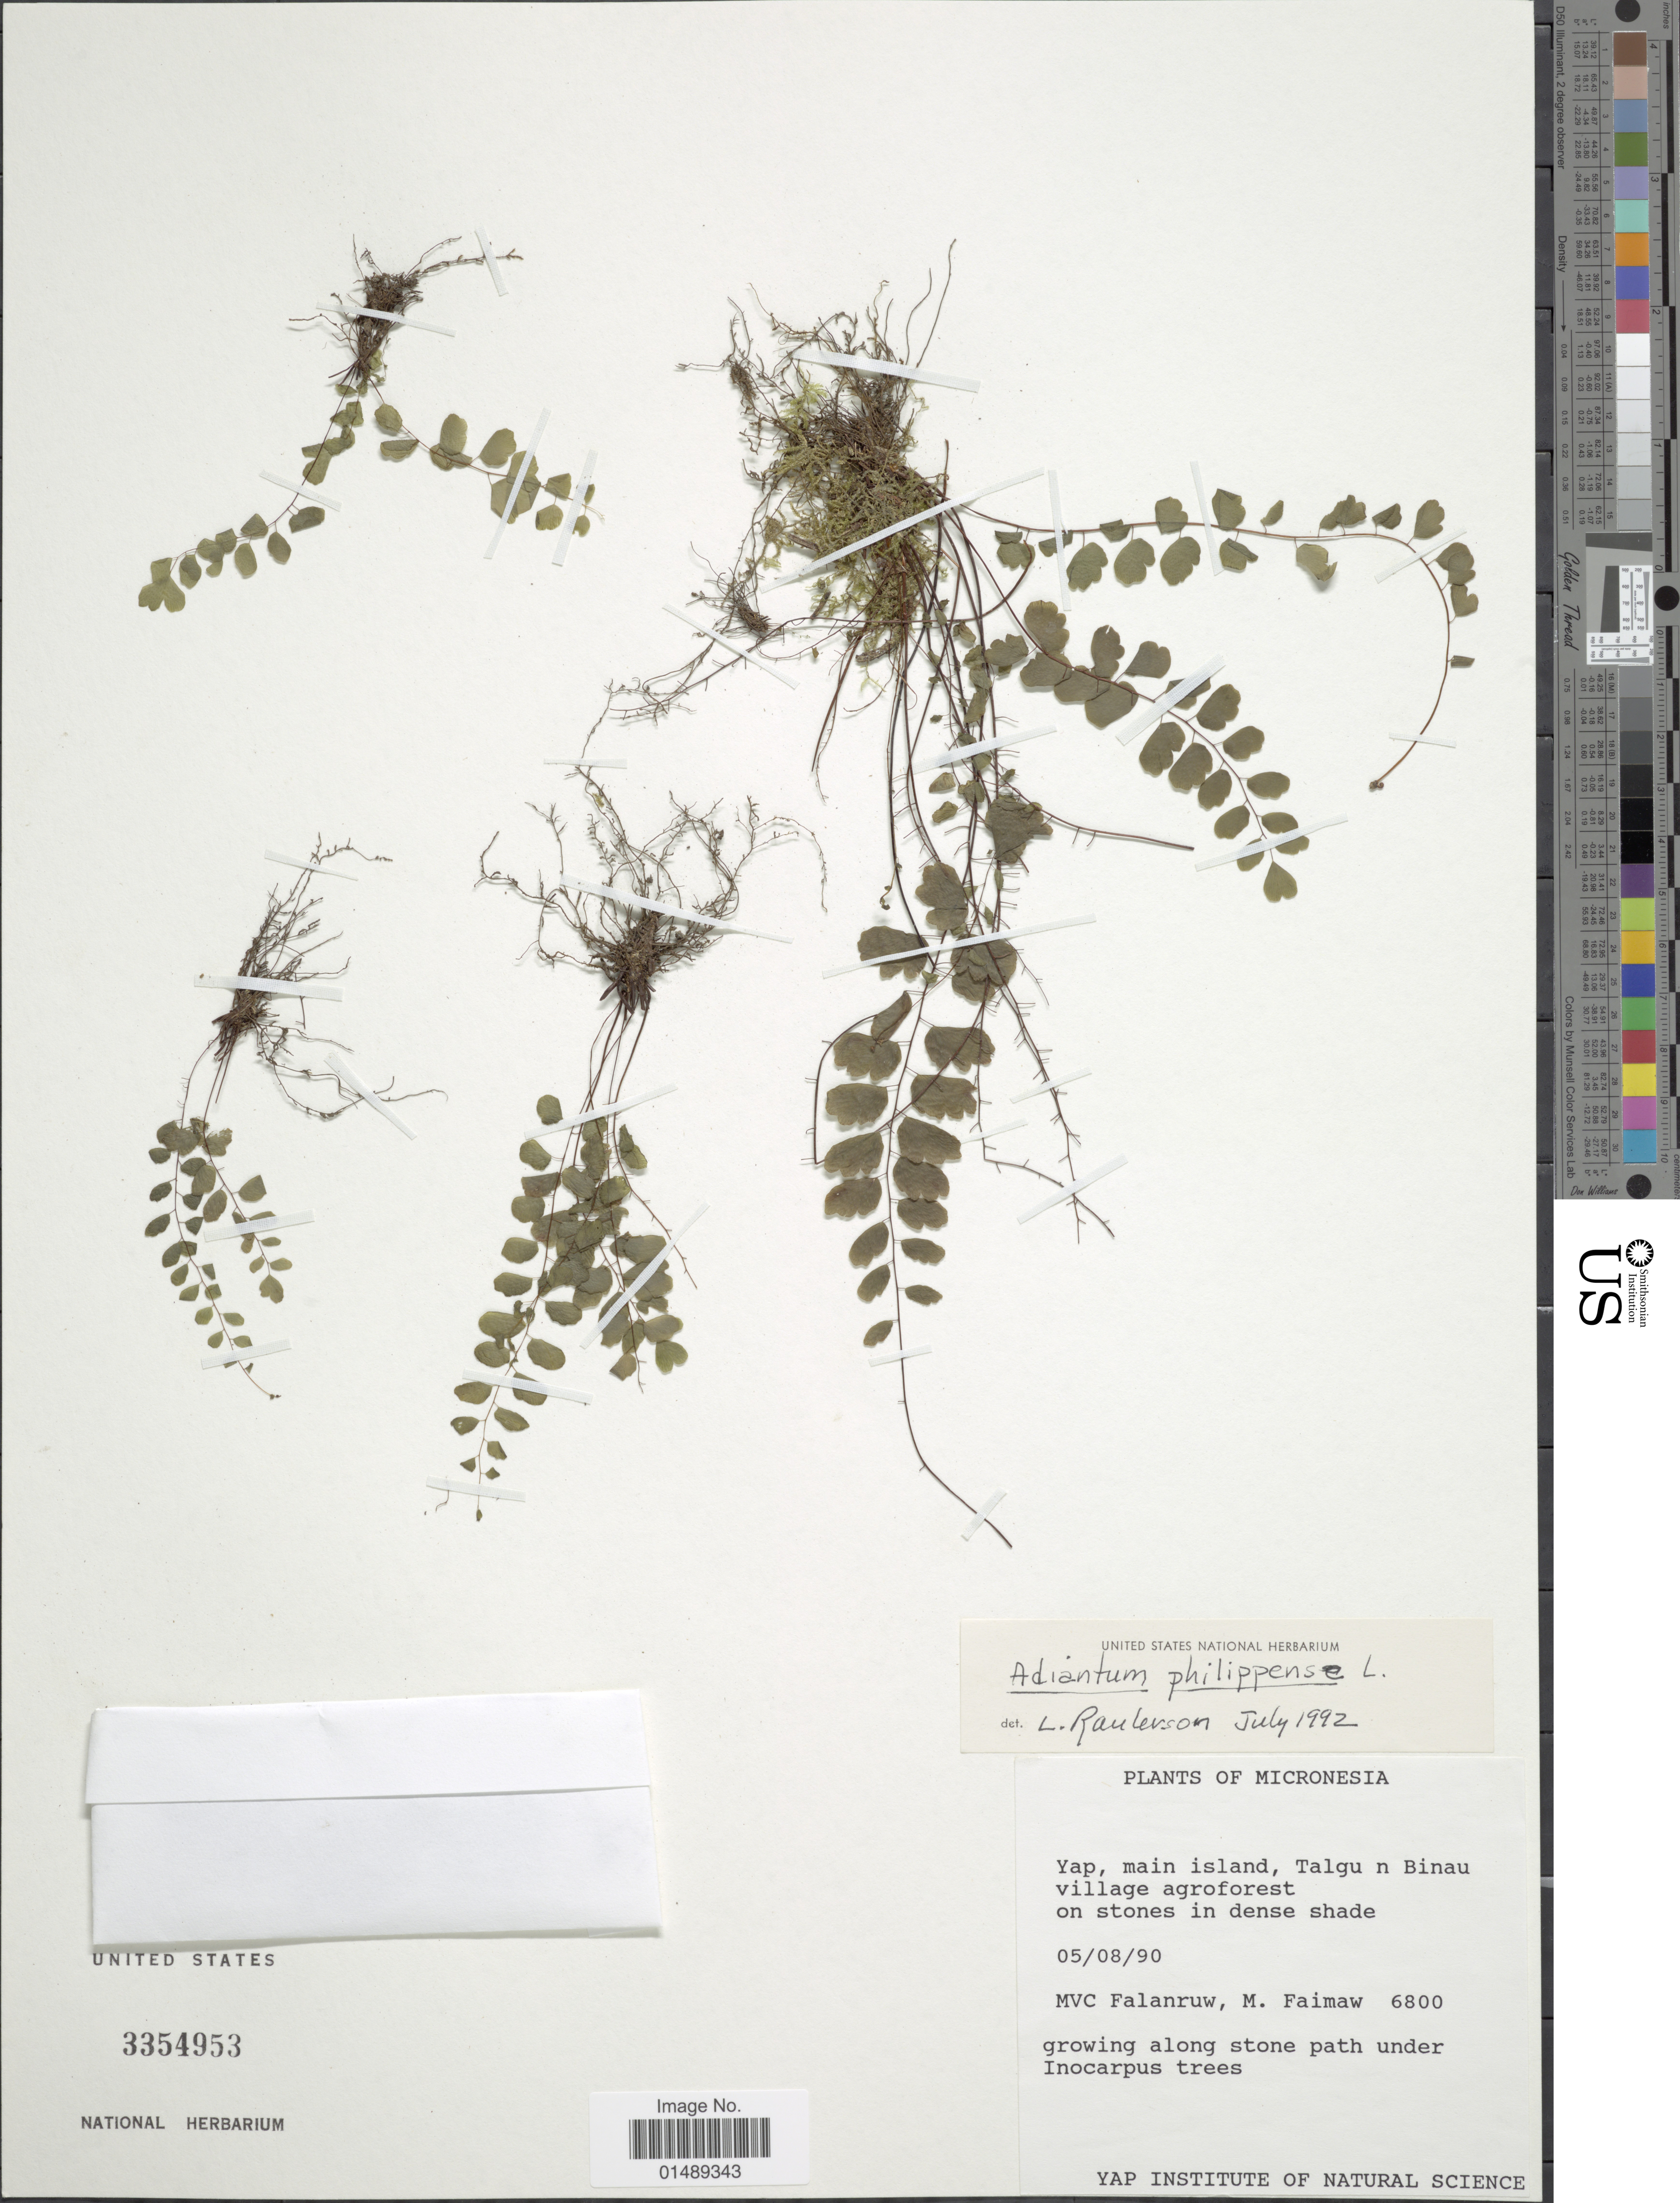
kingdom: Plantae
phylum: Tracheophyta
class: Polypodiopsida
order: Polypodiales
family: Pteridaceae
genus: Adiantum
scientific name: Adiantum philippense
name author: L.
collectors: M. V. Falanruw & M. Faimaw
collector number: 6800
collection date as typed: Transcribed d/m/y: 5/8/90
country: Micronesia, Federated States of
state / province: Yap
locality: Micronesia, main island, Talgu n Binau village agroforest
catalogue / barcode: US 3354953